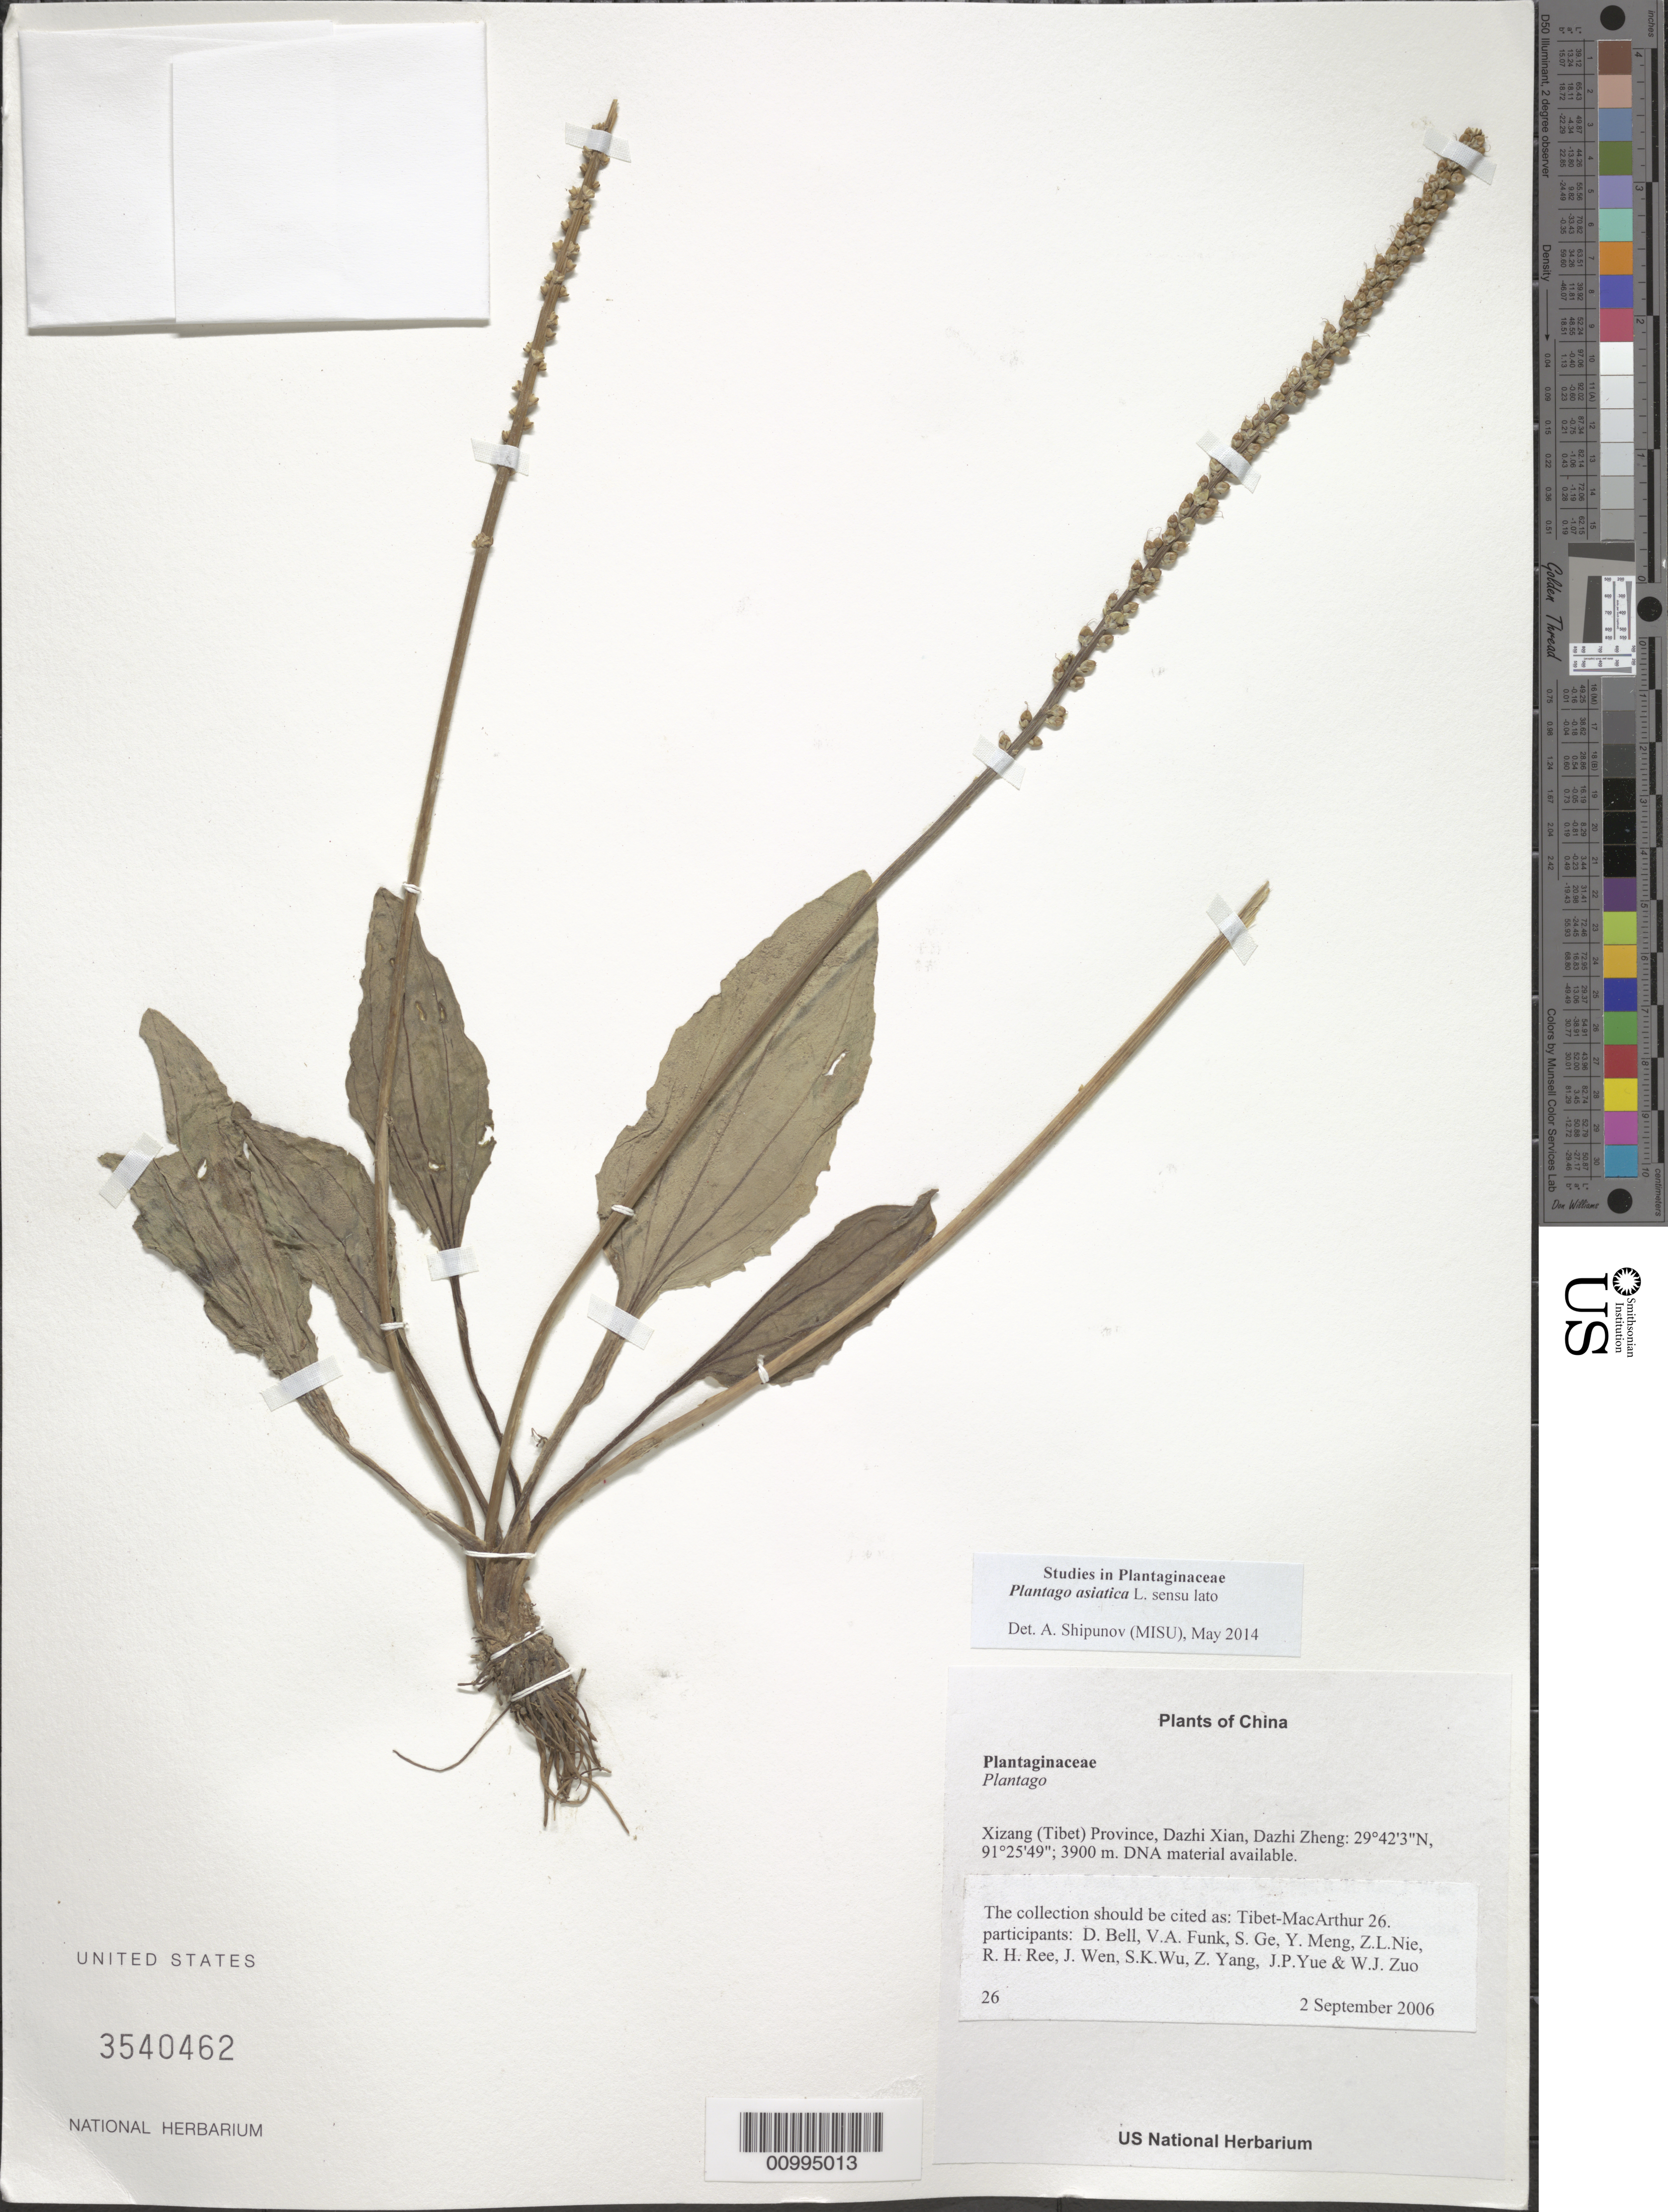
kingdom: Plantae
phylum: Tracheophyta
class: Magnoliopsida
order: Lamiales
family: Plantaginaceae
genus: Plantago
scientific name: Plantago asiatica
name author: L.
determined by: Shipunov, Alexey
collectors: Tibet-MacArthur, D. A. Bell, V. Funk, S. Ge, Y. Meng, Z. Nie, R. Ree, J. Wen, S. K. Wu, Z. Yang, J. Yue & W. Zuo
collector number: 26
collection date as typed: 02 Sep 2006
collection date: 2006-09-02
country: China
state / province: Xizang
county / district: Dazhi Xian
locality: Dazhi Zheng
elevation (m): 3900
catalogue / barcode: US 3540462